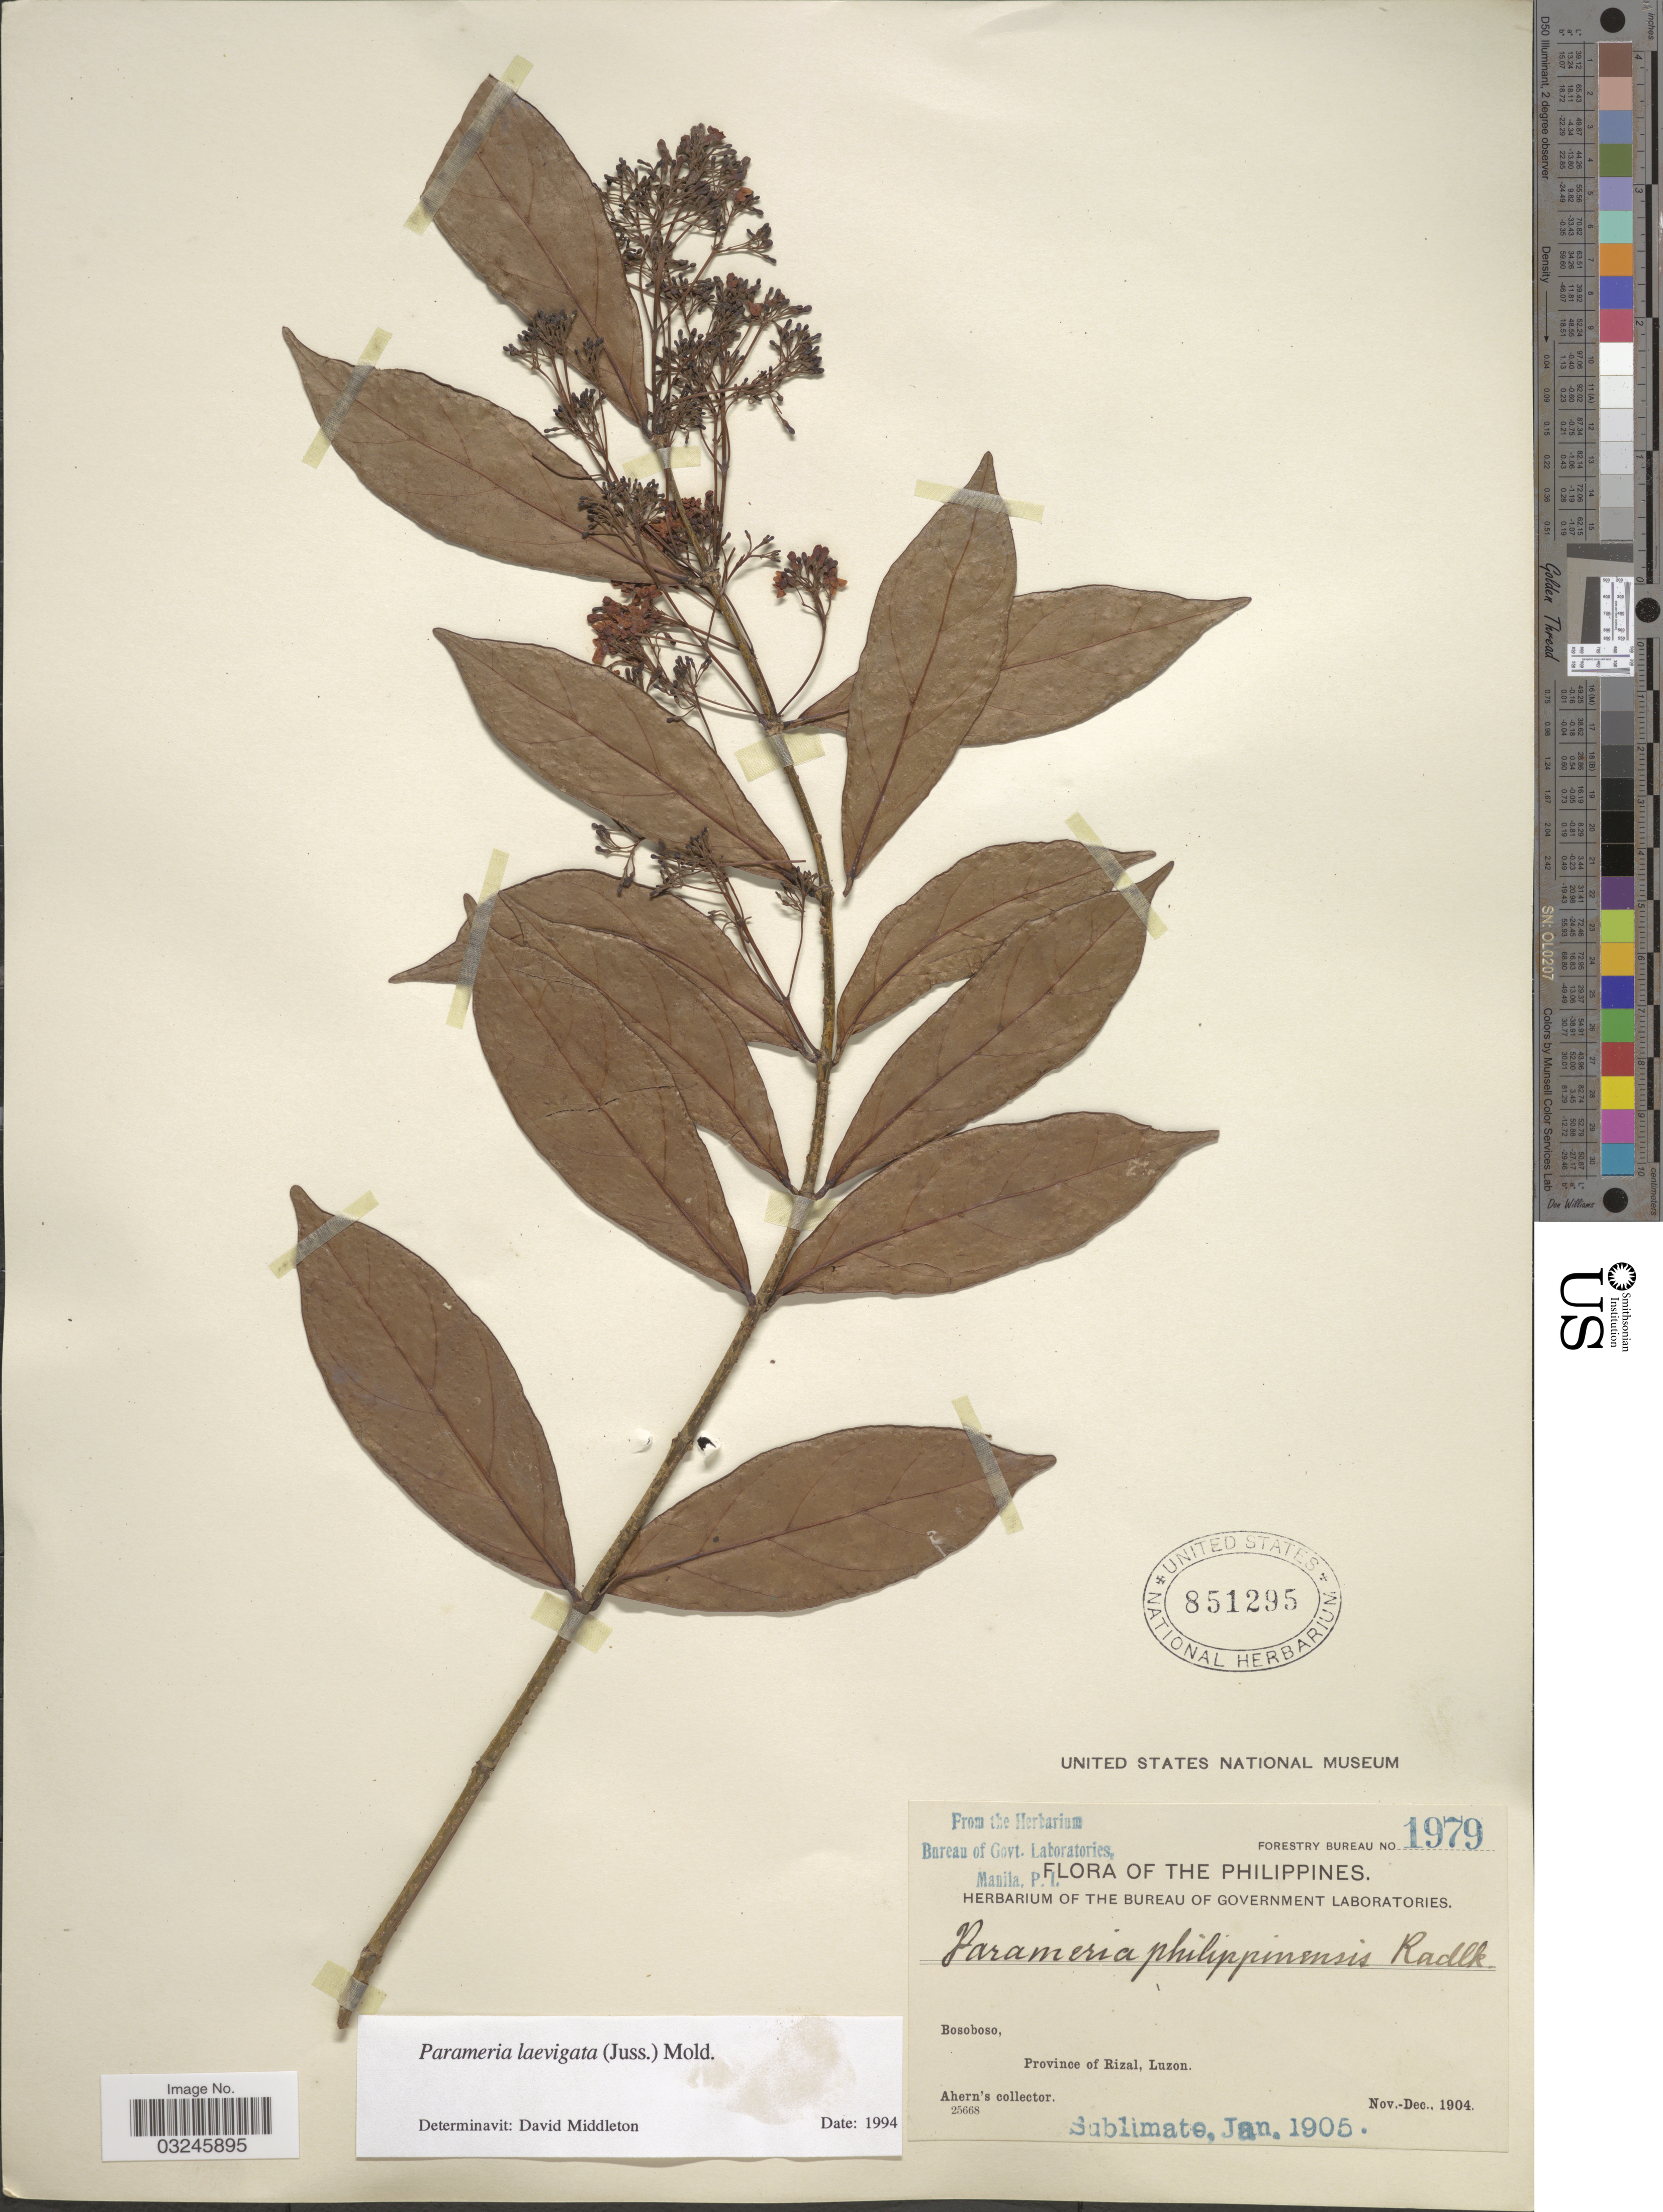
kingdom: Plantae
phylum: Tracheophyta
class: Magnoliopsida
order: Gentianales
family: Apocynaceae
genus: Parameria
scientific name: Parameria laevigata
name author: (Juss.) Moldenke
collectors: Ahern's collector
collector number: Forestry Bureau 1979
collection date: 1904-11/1904-12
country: Philippines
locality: Bosboso, Province of Rizal, Luzon.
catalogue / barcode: US 851295